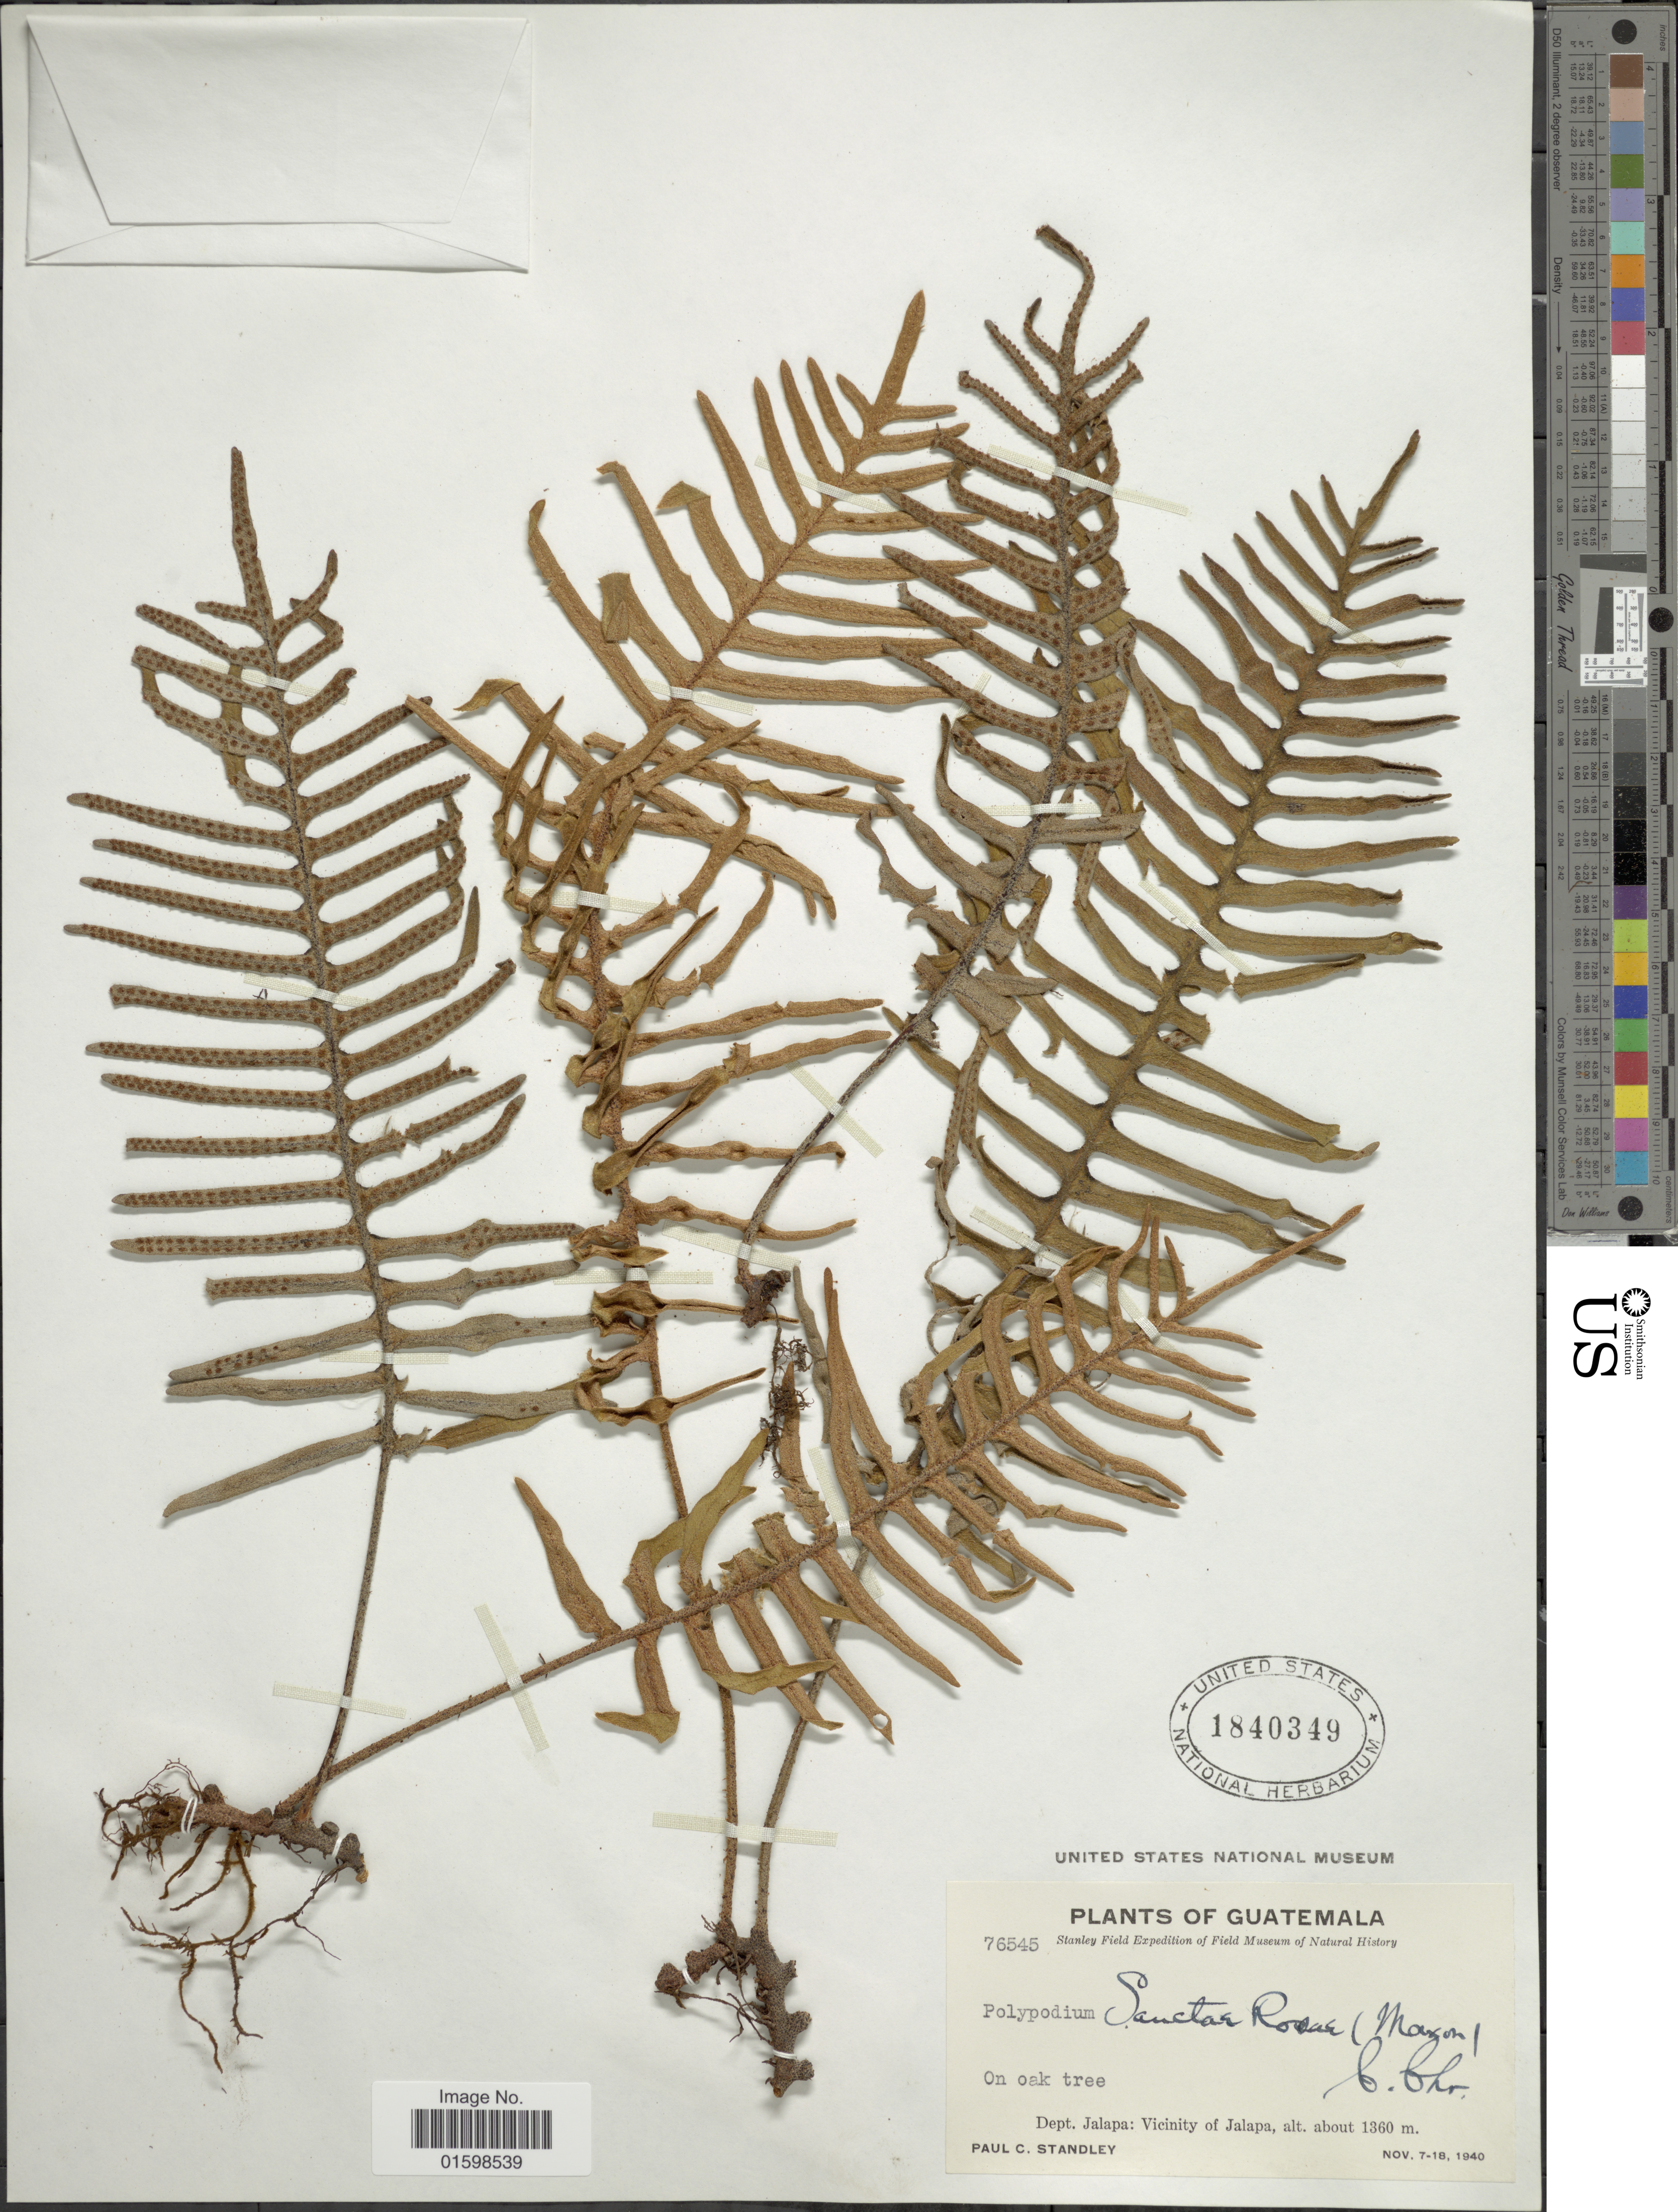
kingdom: Plantae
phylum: Tracheophyta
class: Polypodiopsida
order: Polypodiales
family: Polypodiaceae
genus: Pleopeltis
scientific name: Pleopeltis sanctae-rosae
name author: (Maxon) A.R. Sm. & Tejero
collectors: P. C. Standley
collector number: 76545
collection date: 1940-11-07/1940-11-18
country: Guatemala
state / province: Jalapa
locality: On oak tree, Vicinity of Jalapa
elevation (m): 1360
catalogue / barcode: US 1840349